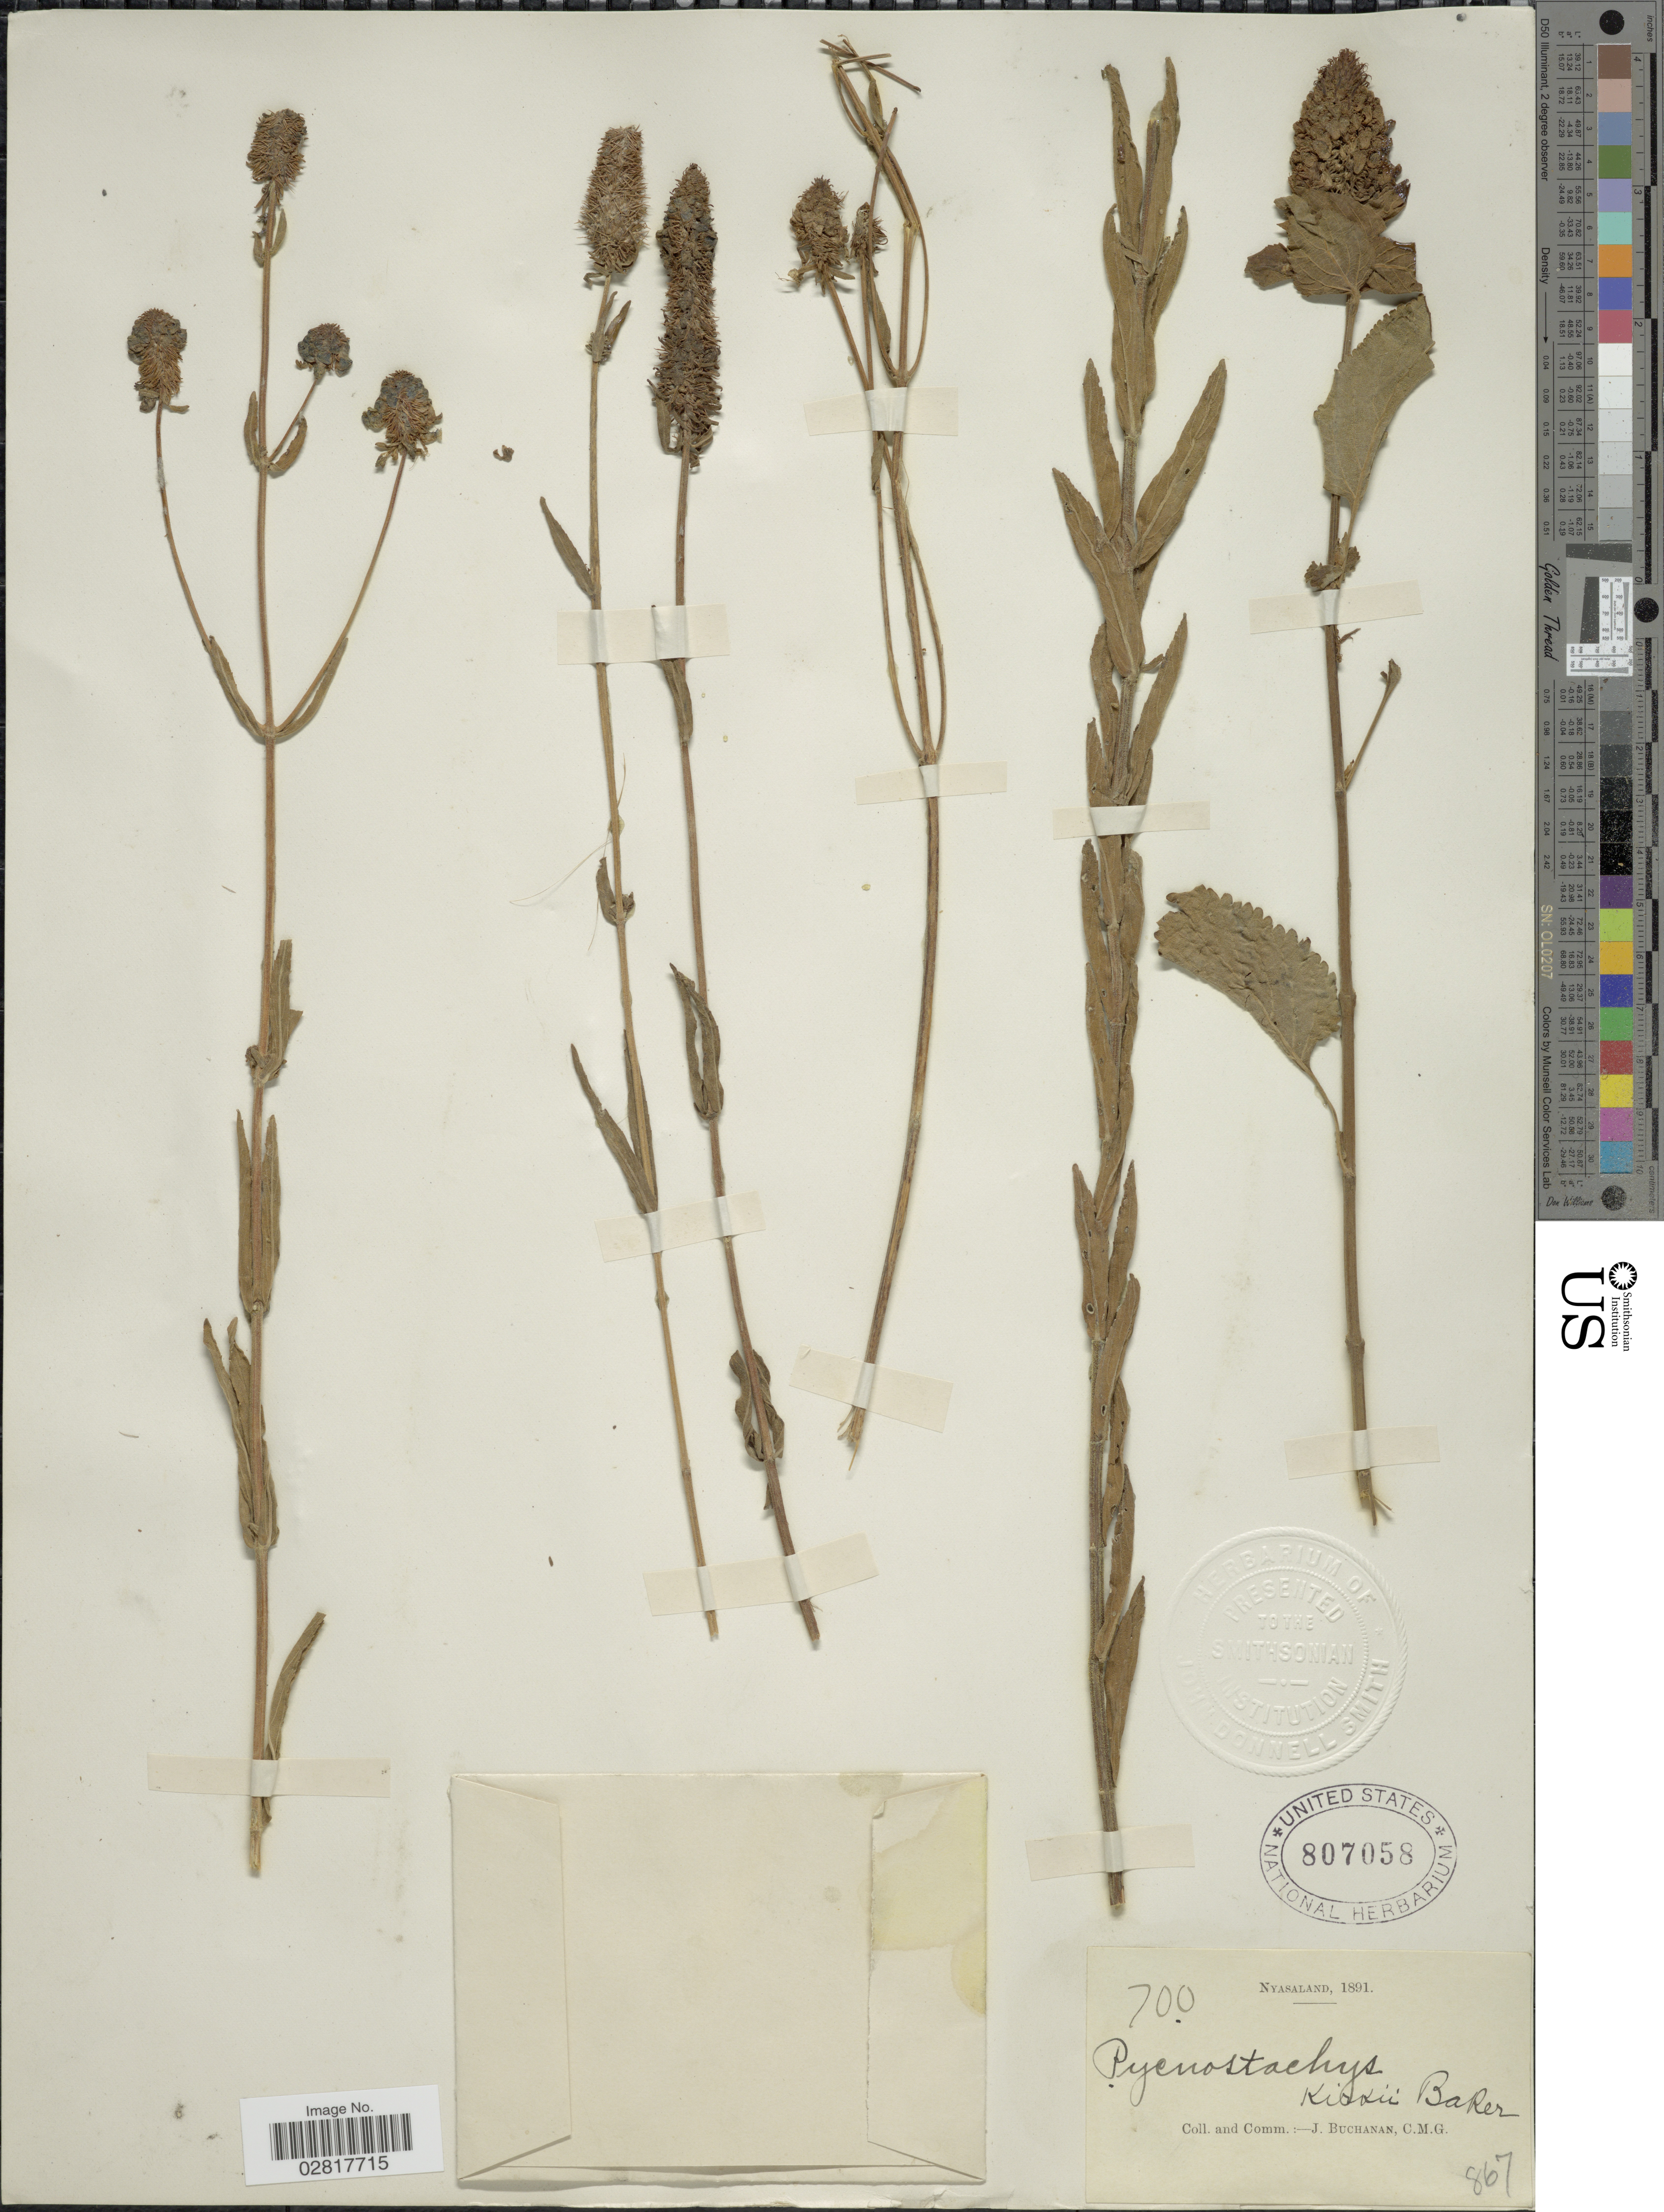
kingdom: Plantae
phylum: Tracheophyta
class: Magnoliopsida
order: Lamiales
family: Lamiaceae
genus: Pycnostachys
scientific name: Pycnostachys kirkii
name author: Baker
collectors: J. Buchanan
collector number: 700/867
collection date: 1891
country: Malawi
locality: Nyasaland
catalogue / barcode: US 807058